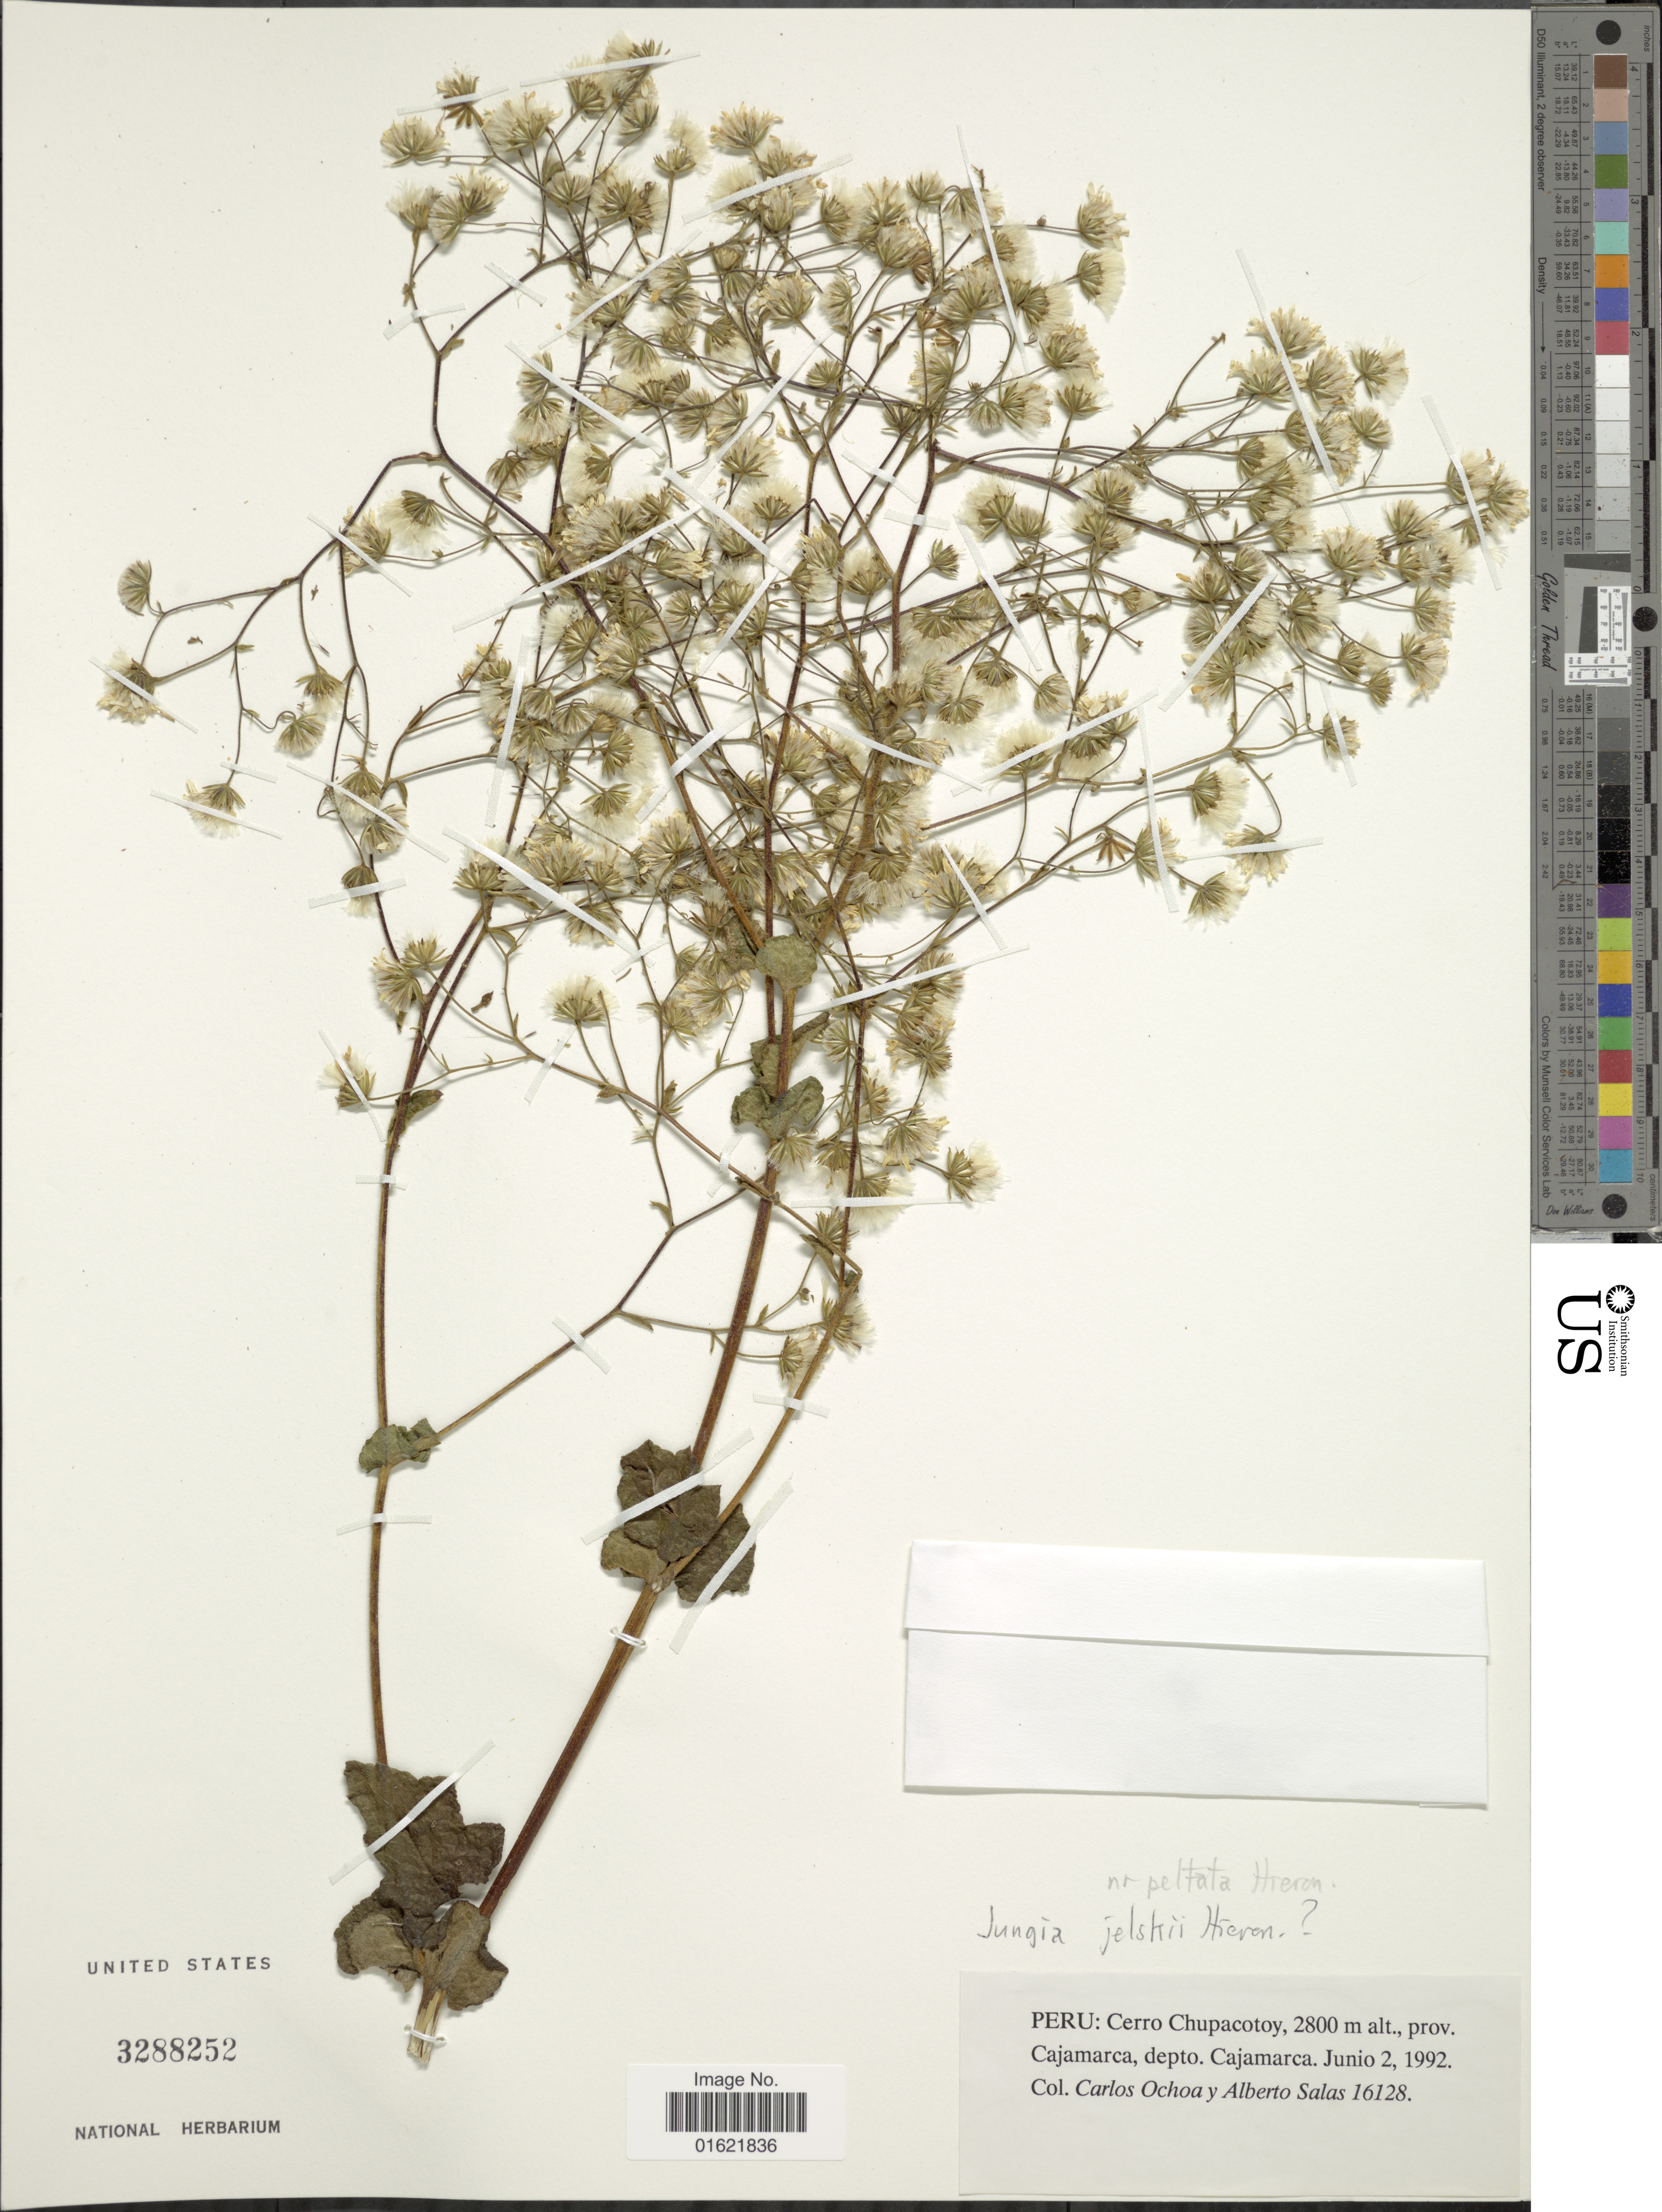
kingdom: Plantae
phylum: Tracheophyta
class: Magnoliopsida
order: Asterales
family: Asteraceae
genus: Jungia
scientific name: Jungia sp.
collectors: C. M. Ochoa & A. Salas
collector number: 16128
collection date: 1992-06-02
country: Peru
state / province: Cajamarca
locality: Cerro Chupacotoy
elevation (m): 2800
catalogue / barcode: US 3288252